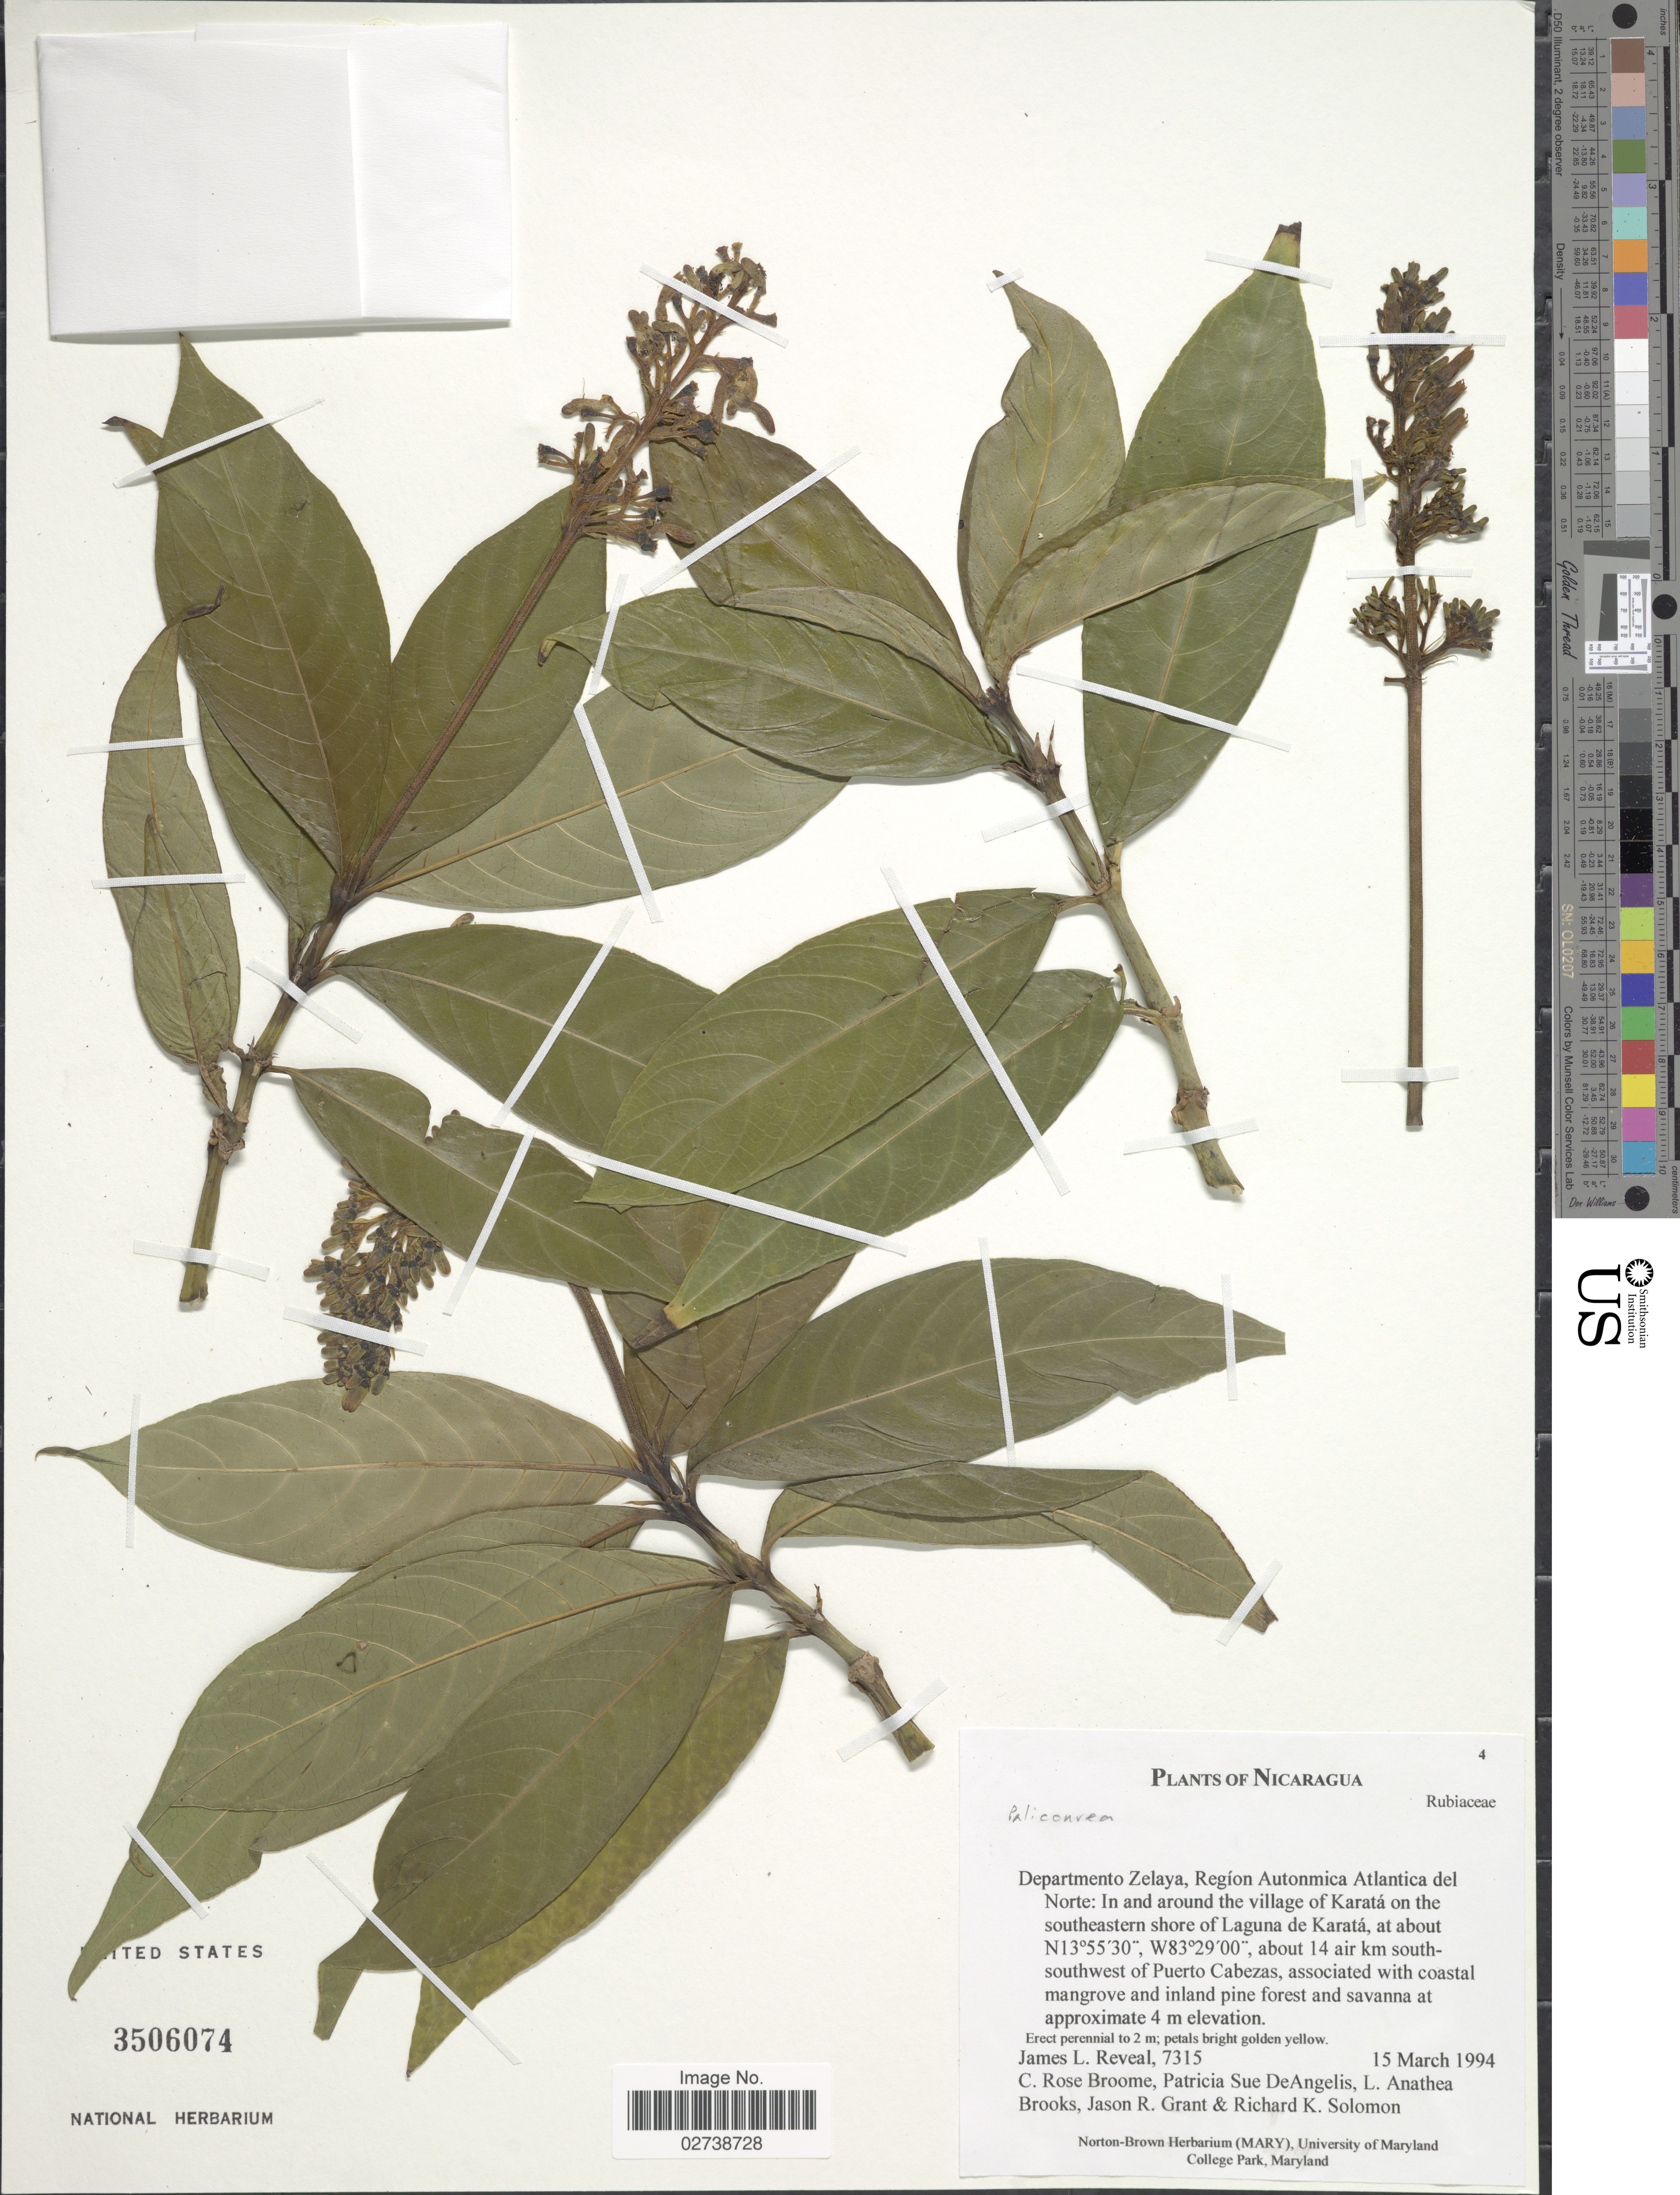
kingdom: Plantae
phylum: Tracheophyta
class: Magnoliopsida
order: Gentianales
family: Rubiaceae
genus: Palicourea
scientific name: Palicourea sp.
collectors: J. L. Reveal, C. R. Broome, P. DeAngelis, L. Anathea & et al.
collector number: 7315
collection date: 1994-03-15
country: Nicaragua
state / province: Atlantico Norte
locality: Departmento Zelaya, Région Autonmica Atlantica del Norte: In and around the village of Karatá on the southeastern shore of Laguna de Karatá, about 14 air km south-southwest of Puerto Cabezas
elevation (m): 4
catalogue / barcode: US 3506074